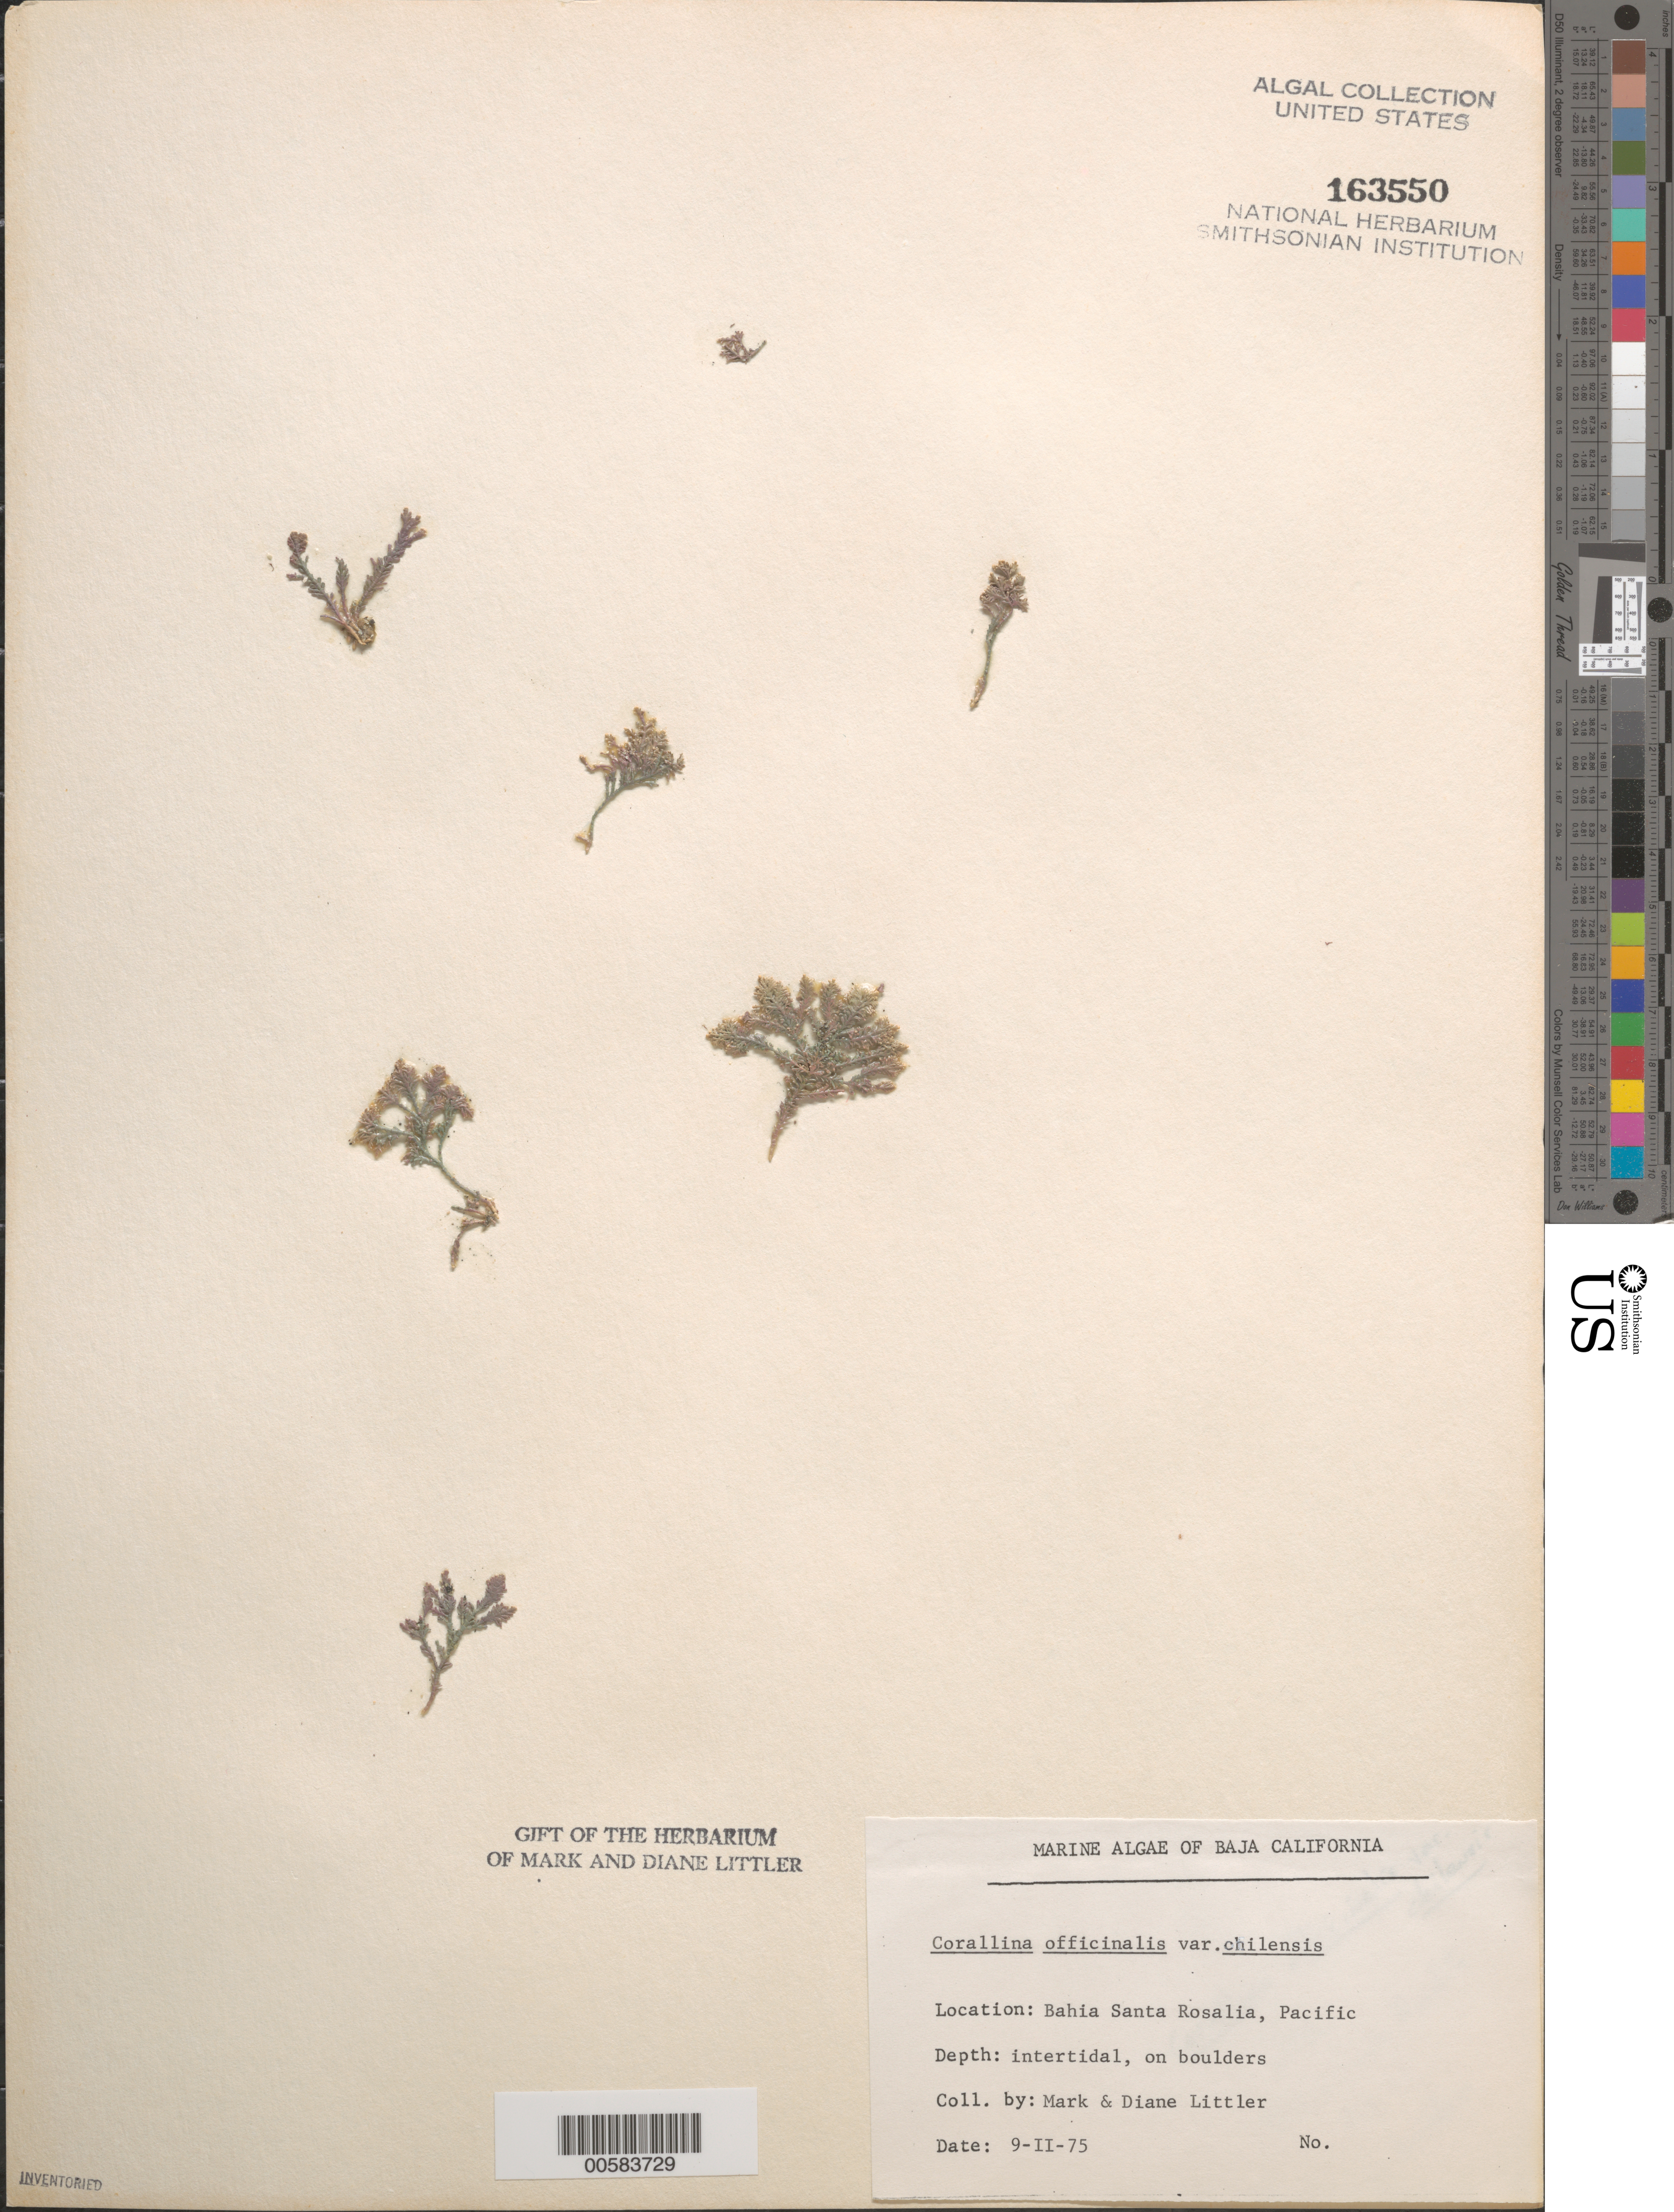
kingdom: Plantae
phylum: Rhodophyta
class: Florideophyceae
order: Corallinales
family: Corallinaceae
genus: Corallina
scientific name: Corallina officinalis var. chilensis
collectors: M. M. Littler & D. S. Littler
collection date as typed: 09 Feb 1975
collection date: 1975-02-09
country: Mexico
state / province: Baja California Sur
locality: Bahia Santa Rosalia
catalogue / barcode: US 163550